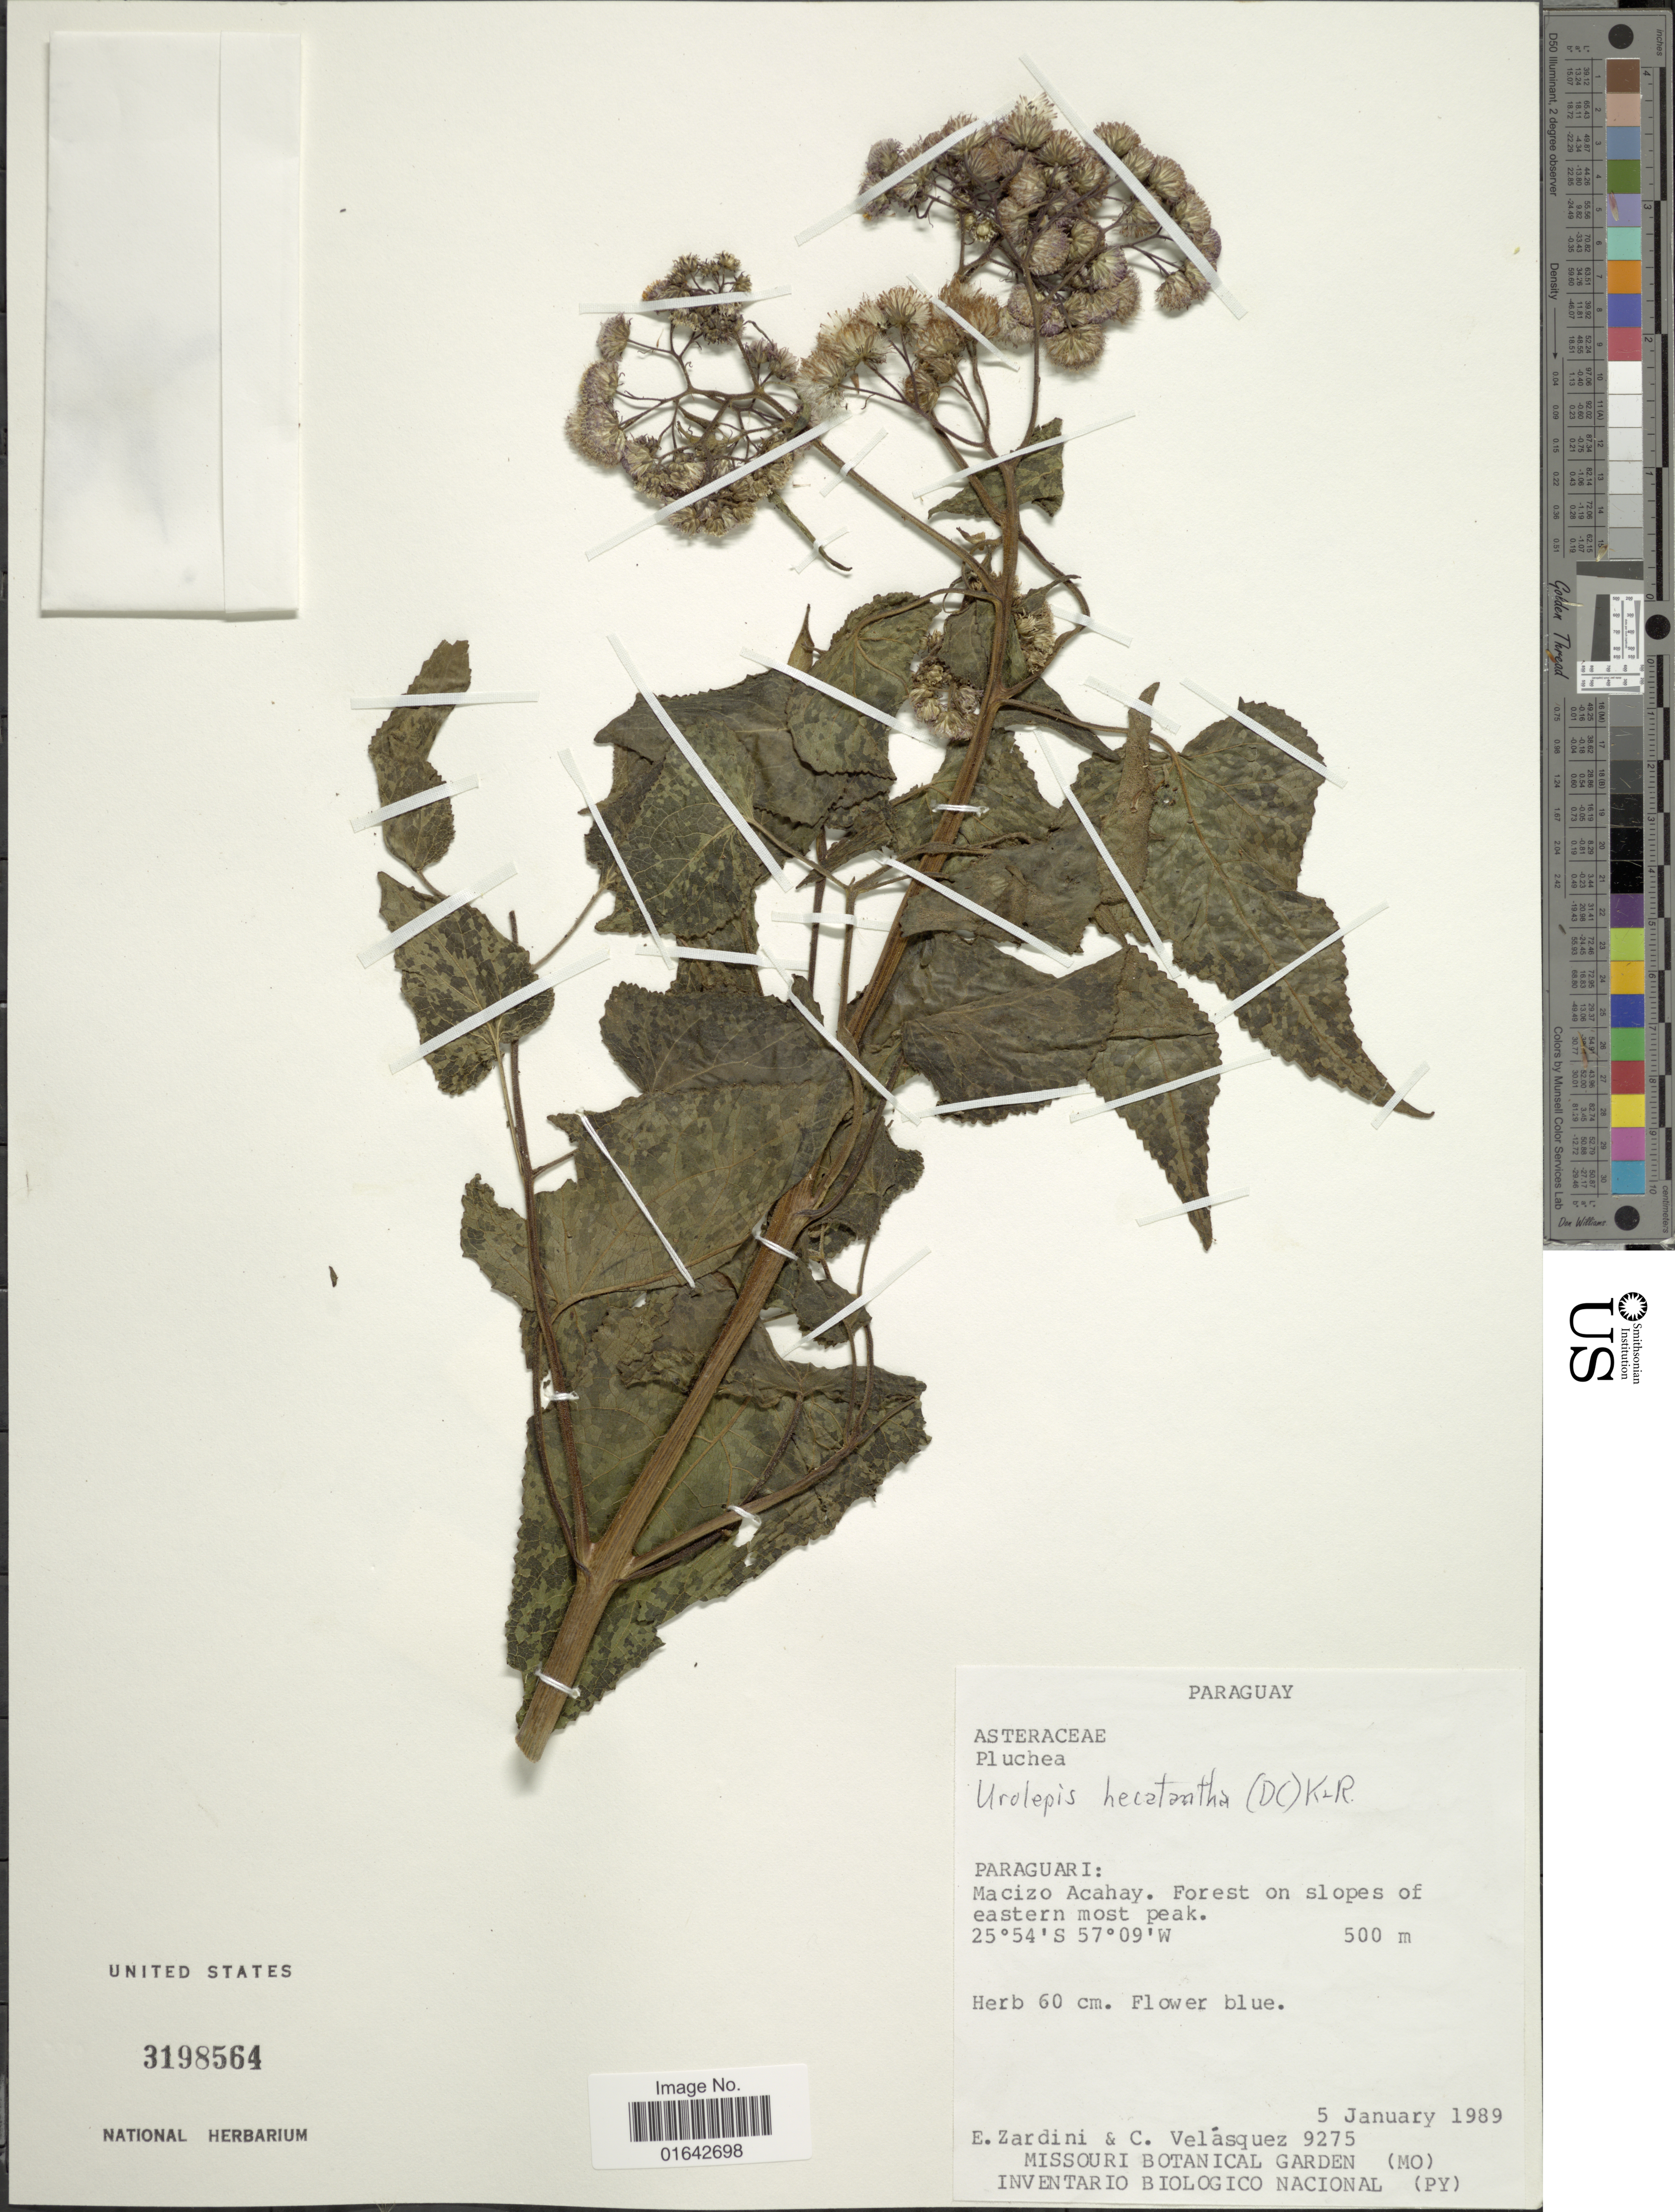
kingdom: Plantae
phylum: Tracheophyta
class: Magnoliopsida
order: Asterales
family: Asteraceae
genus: Urolepis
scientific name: Urolepis hecatantha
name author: (DC.) R.M. King & H. Rob.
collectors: E. M. Zardini & C. Velásquez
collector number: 9275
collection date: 1989-01-05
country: Paraguay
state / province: Paraguari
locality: Paraguari: Macizo Acahay, forest on slopes of eastern most peak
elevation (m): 500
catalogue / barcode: US 3198564